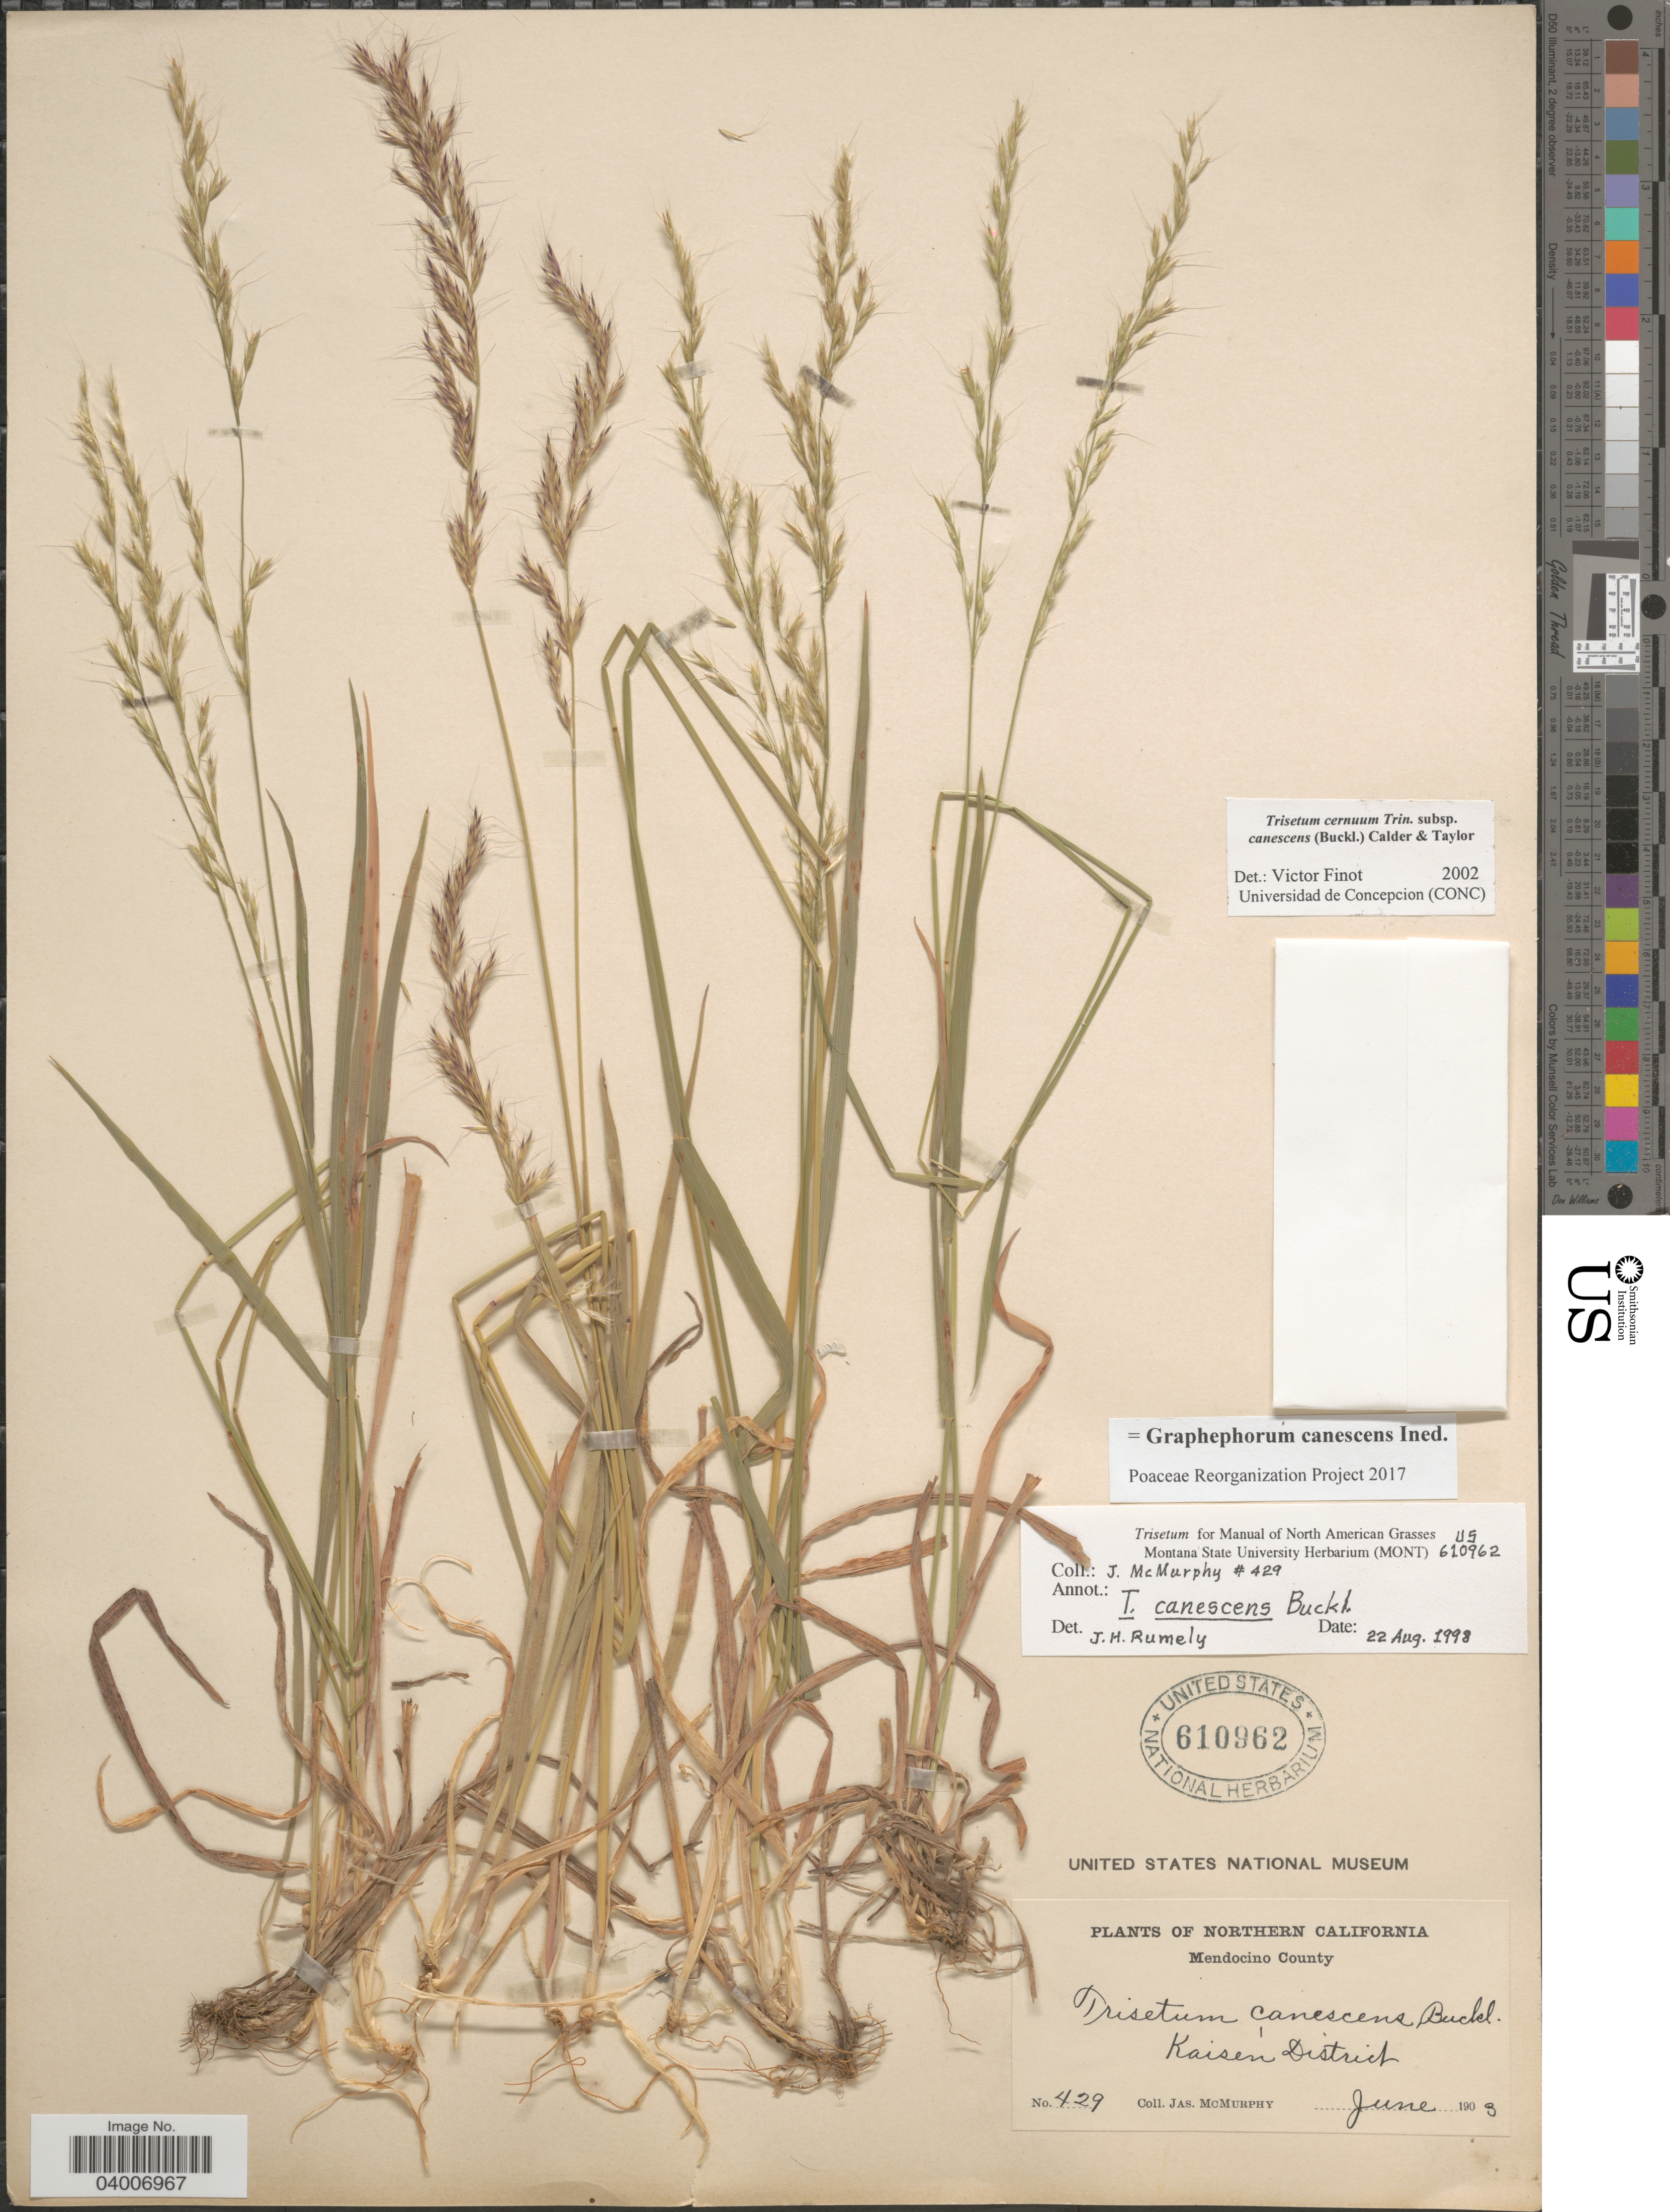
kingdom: Plantae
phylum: Tracheophyta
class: Liliopsida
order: Poales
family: Poaceae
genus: Graphephorum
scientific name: Graphephorum canescens ined.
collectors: J. McMurphy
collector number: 429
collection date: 1903-06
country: United States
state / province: California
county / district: Mendocino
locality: Northern California. Mendocino County. Kaisen' District.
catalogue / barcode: US 610962